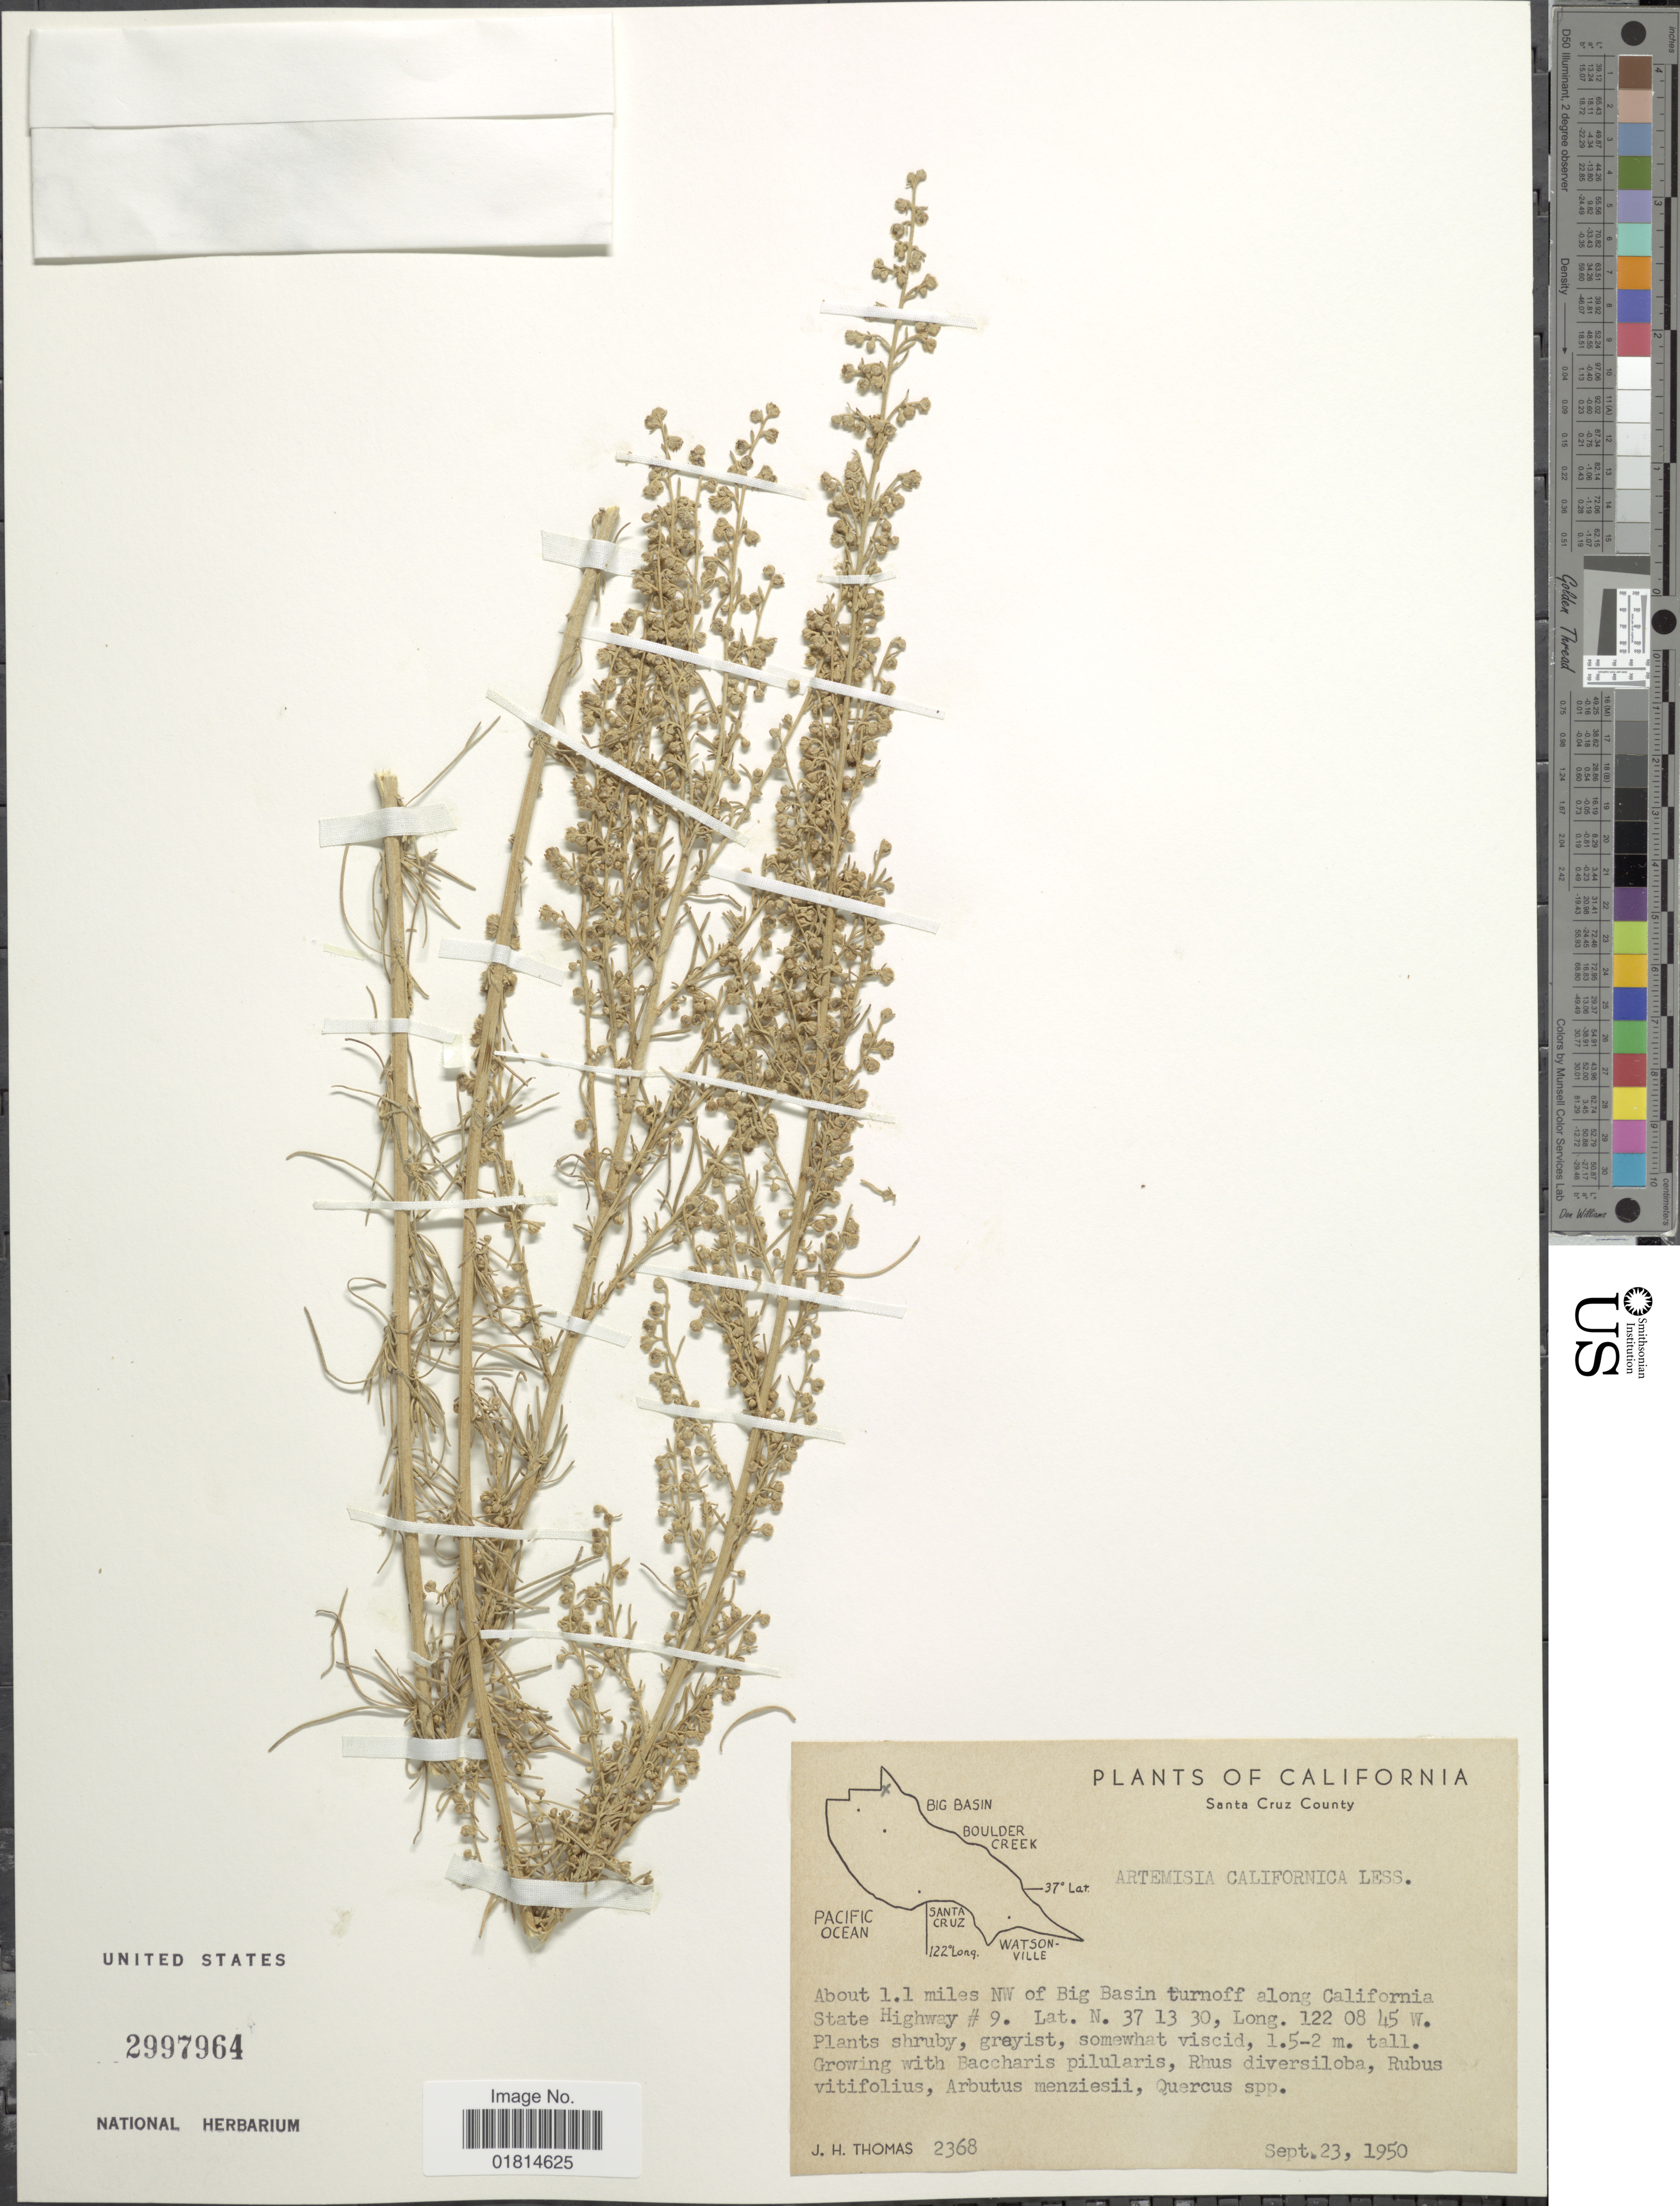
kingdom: Plantae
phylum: Tracheophyta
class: Magnoliopsida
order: Asterales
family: Asteraceae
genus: Artemisia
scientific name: Artemisia californica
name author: Less.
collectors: J. H. Thomas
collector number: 2368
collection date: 1950-09-23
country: United States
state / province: California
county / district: Santa Cruz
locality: Santa Cruz County. About 1.1 miles NW of Big Basin turnoff along California State Highway # 9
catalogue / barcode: US 2997964